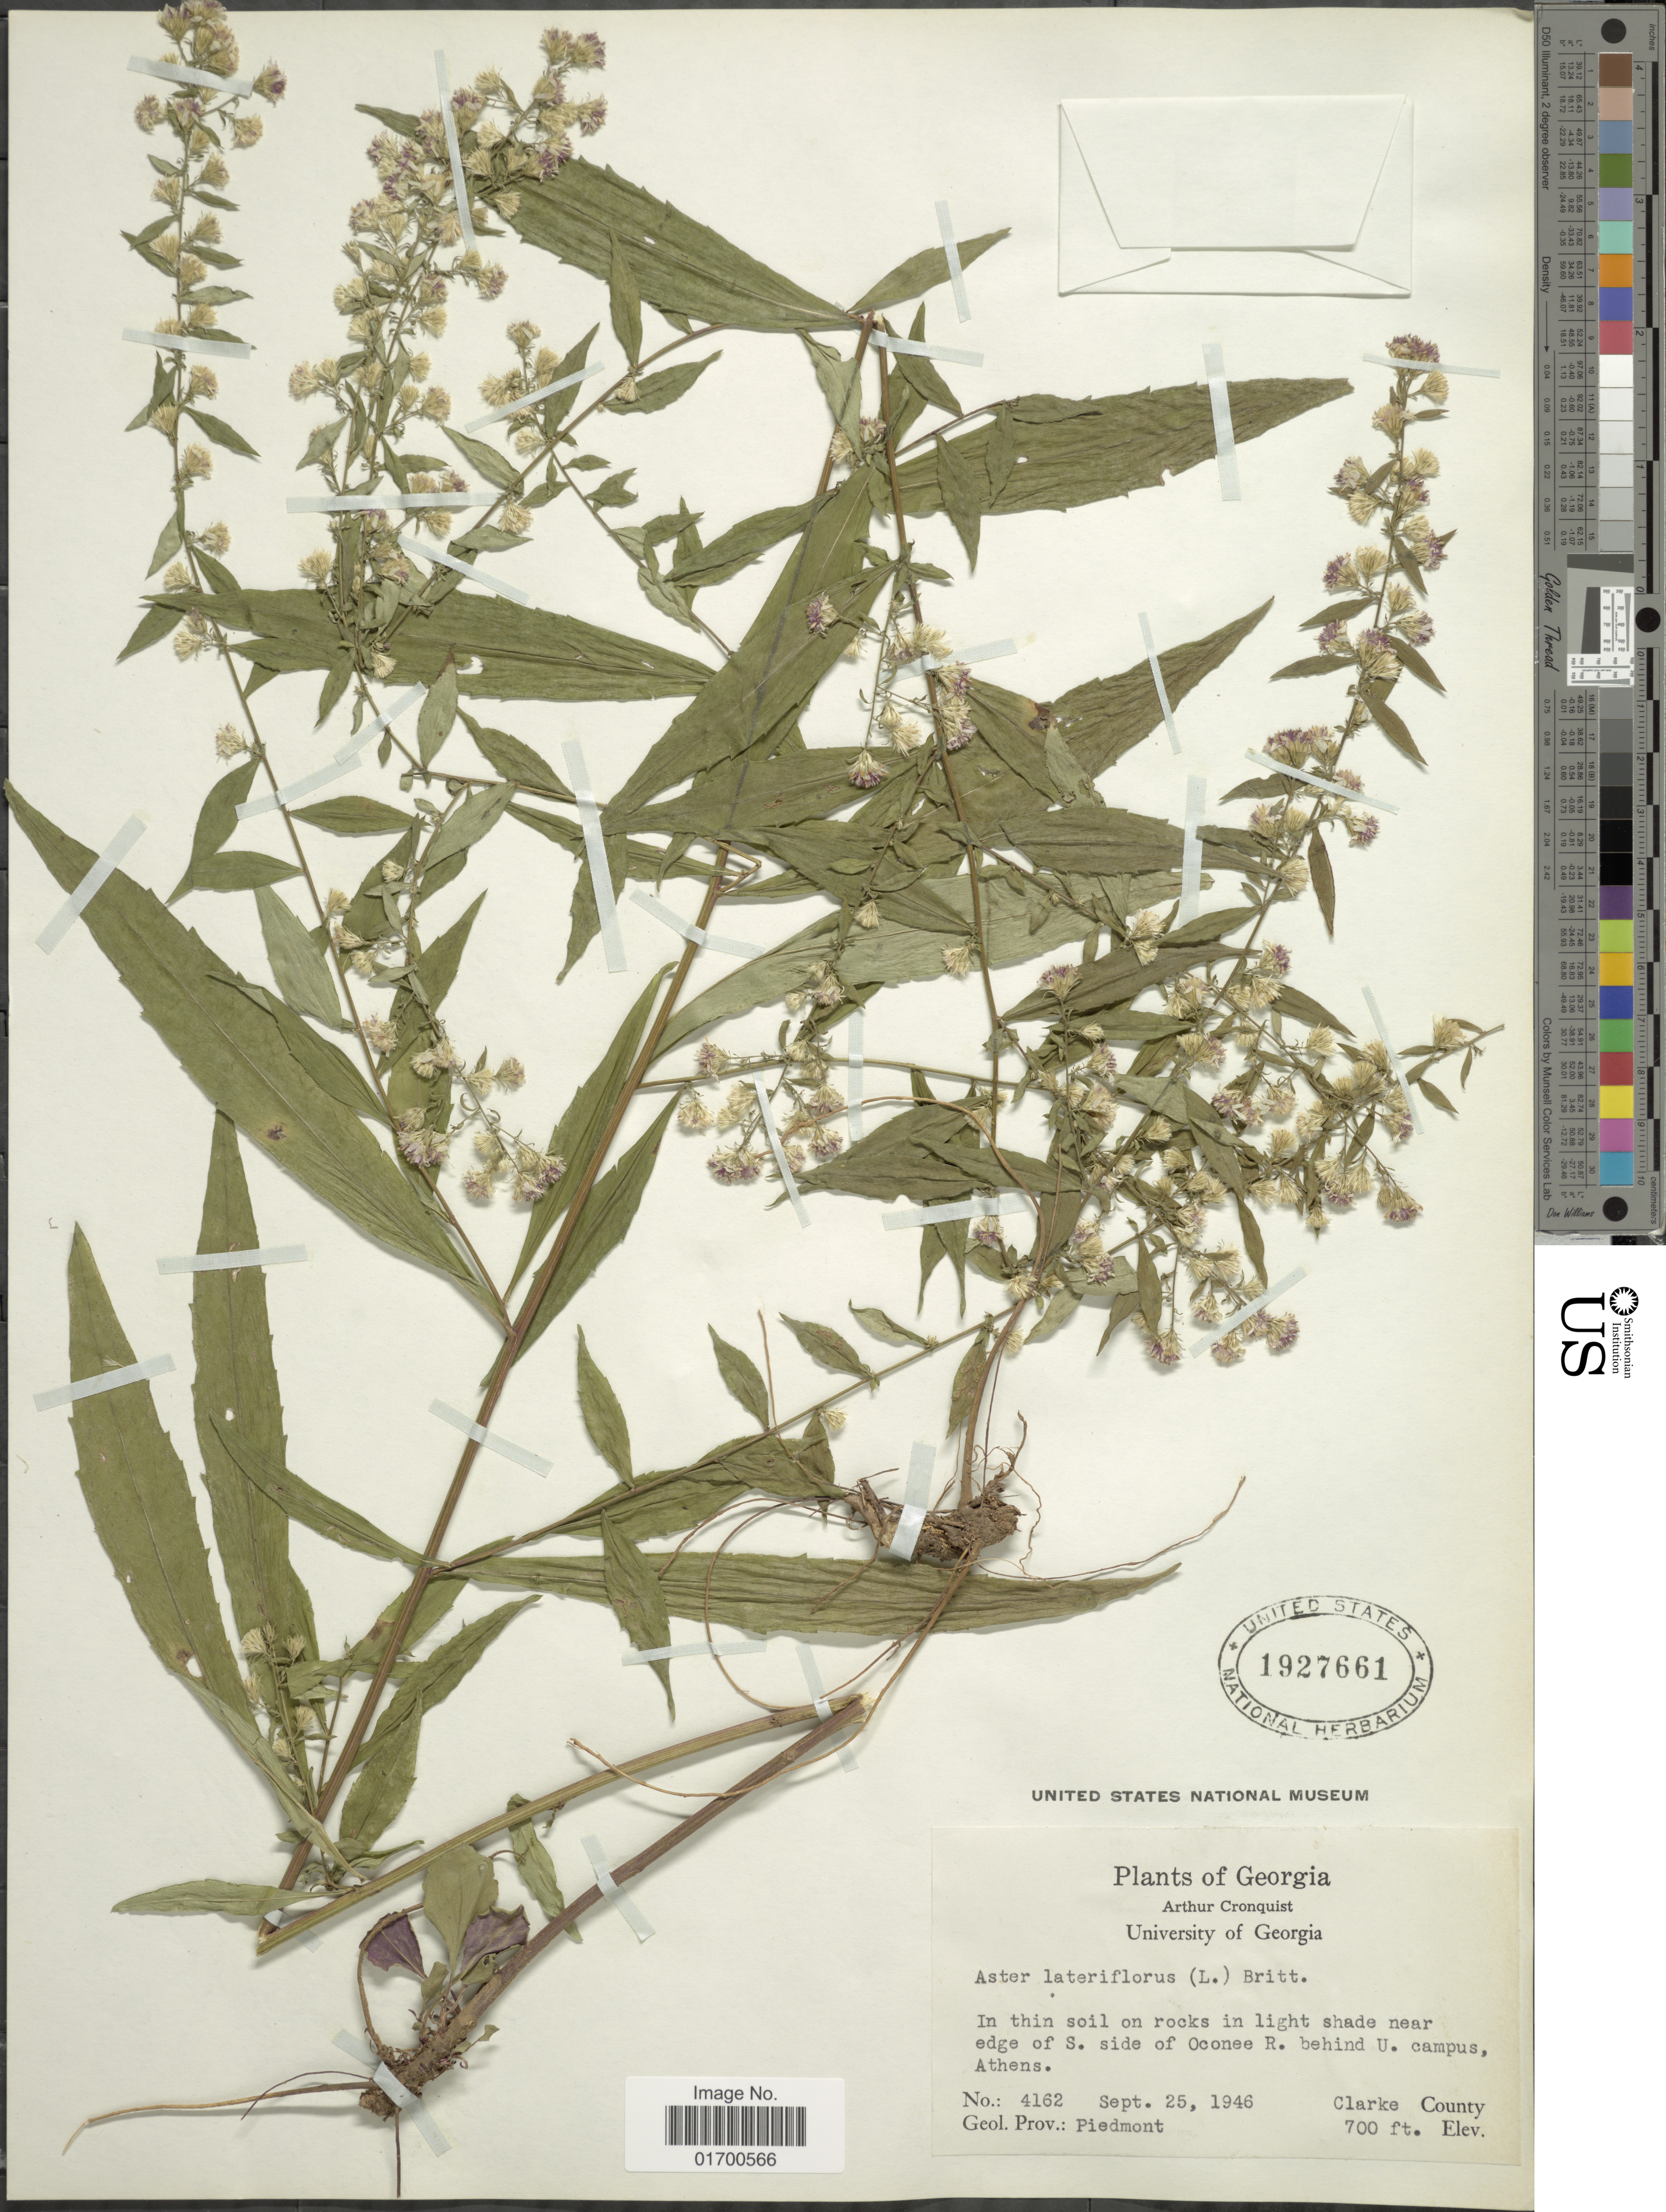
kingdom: Plantae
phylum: Tracheophyta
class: Magnoliopsida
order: Asterales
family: Asteraceae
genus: Symphyotrichum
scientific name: Symphyotrichum lateriflorum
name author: (L.) Á. Löve & D. Löve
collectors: A. J. Cronquist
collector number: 4162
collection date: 1946-09-25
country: United States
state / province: Georgia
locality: near edge of S. side of Oconee R. behind U. campus, Athens, Clarke County, Geol Prov.: Piedmont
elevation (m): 213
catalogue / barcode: US 1927661